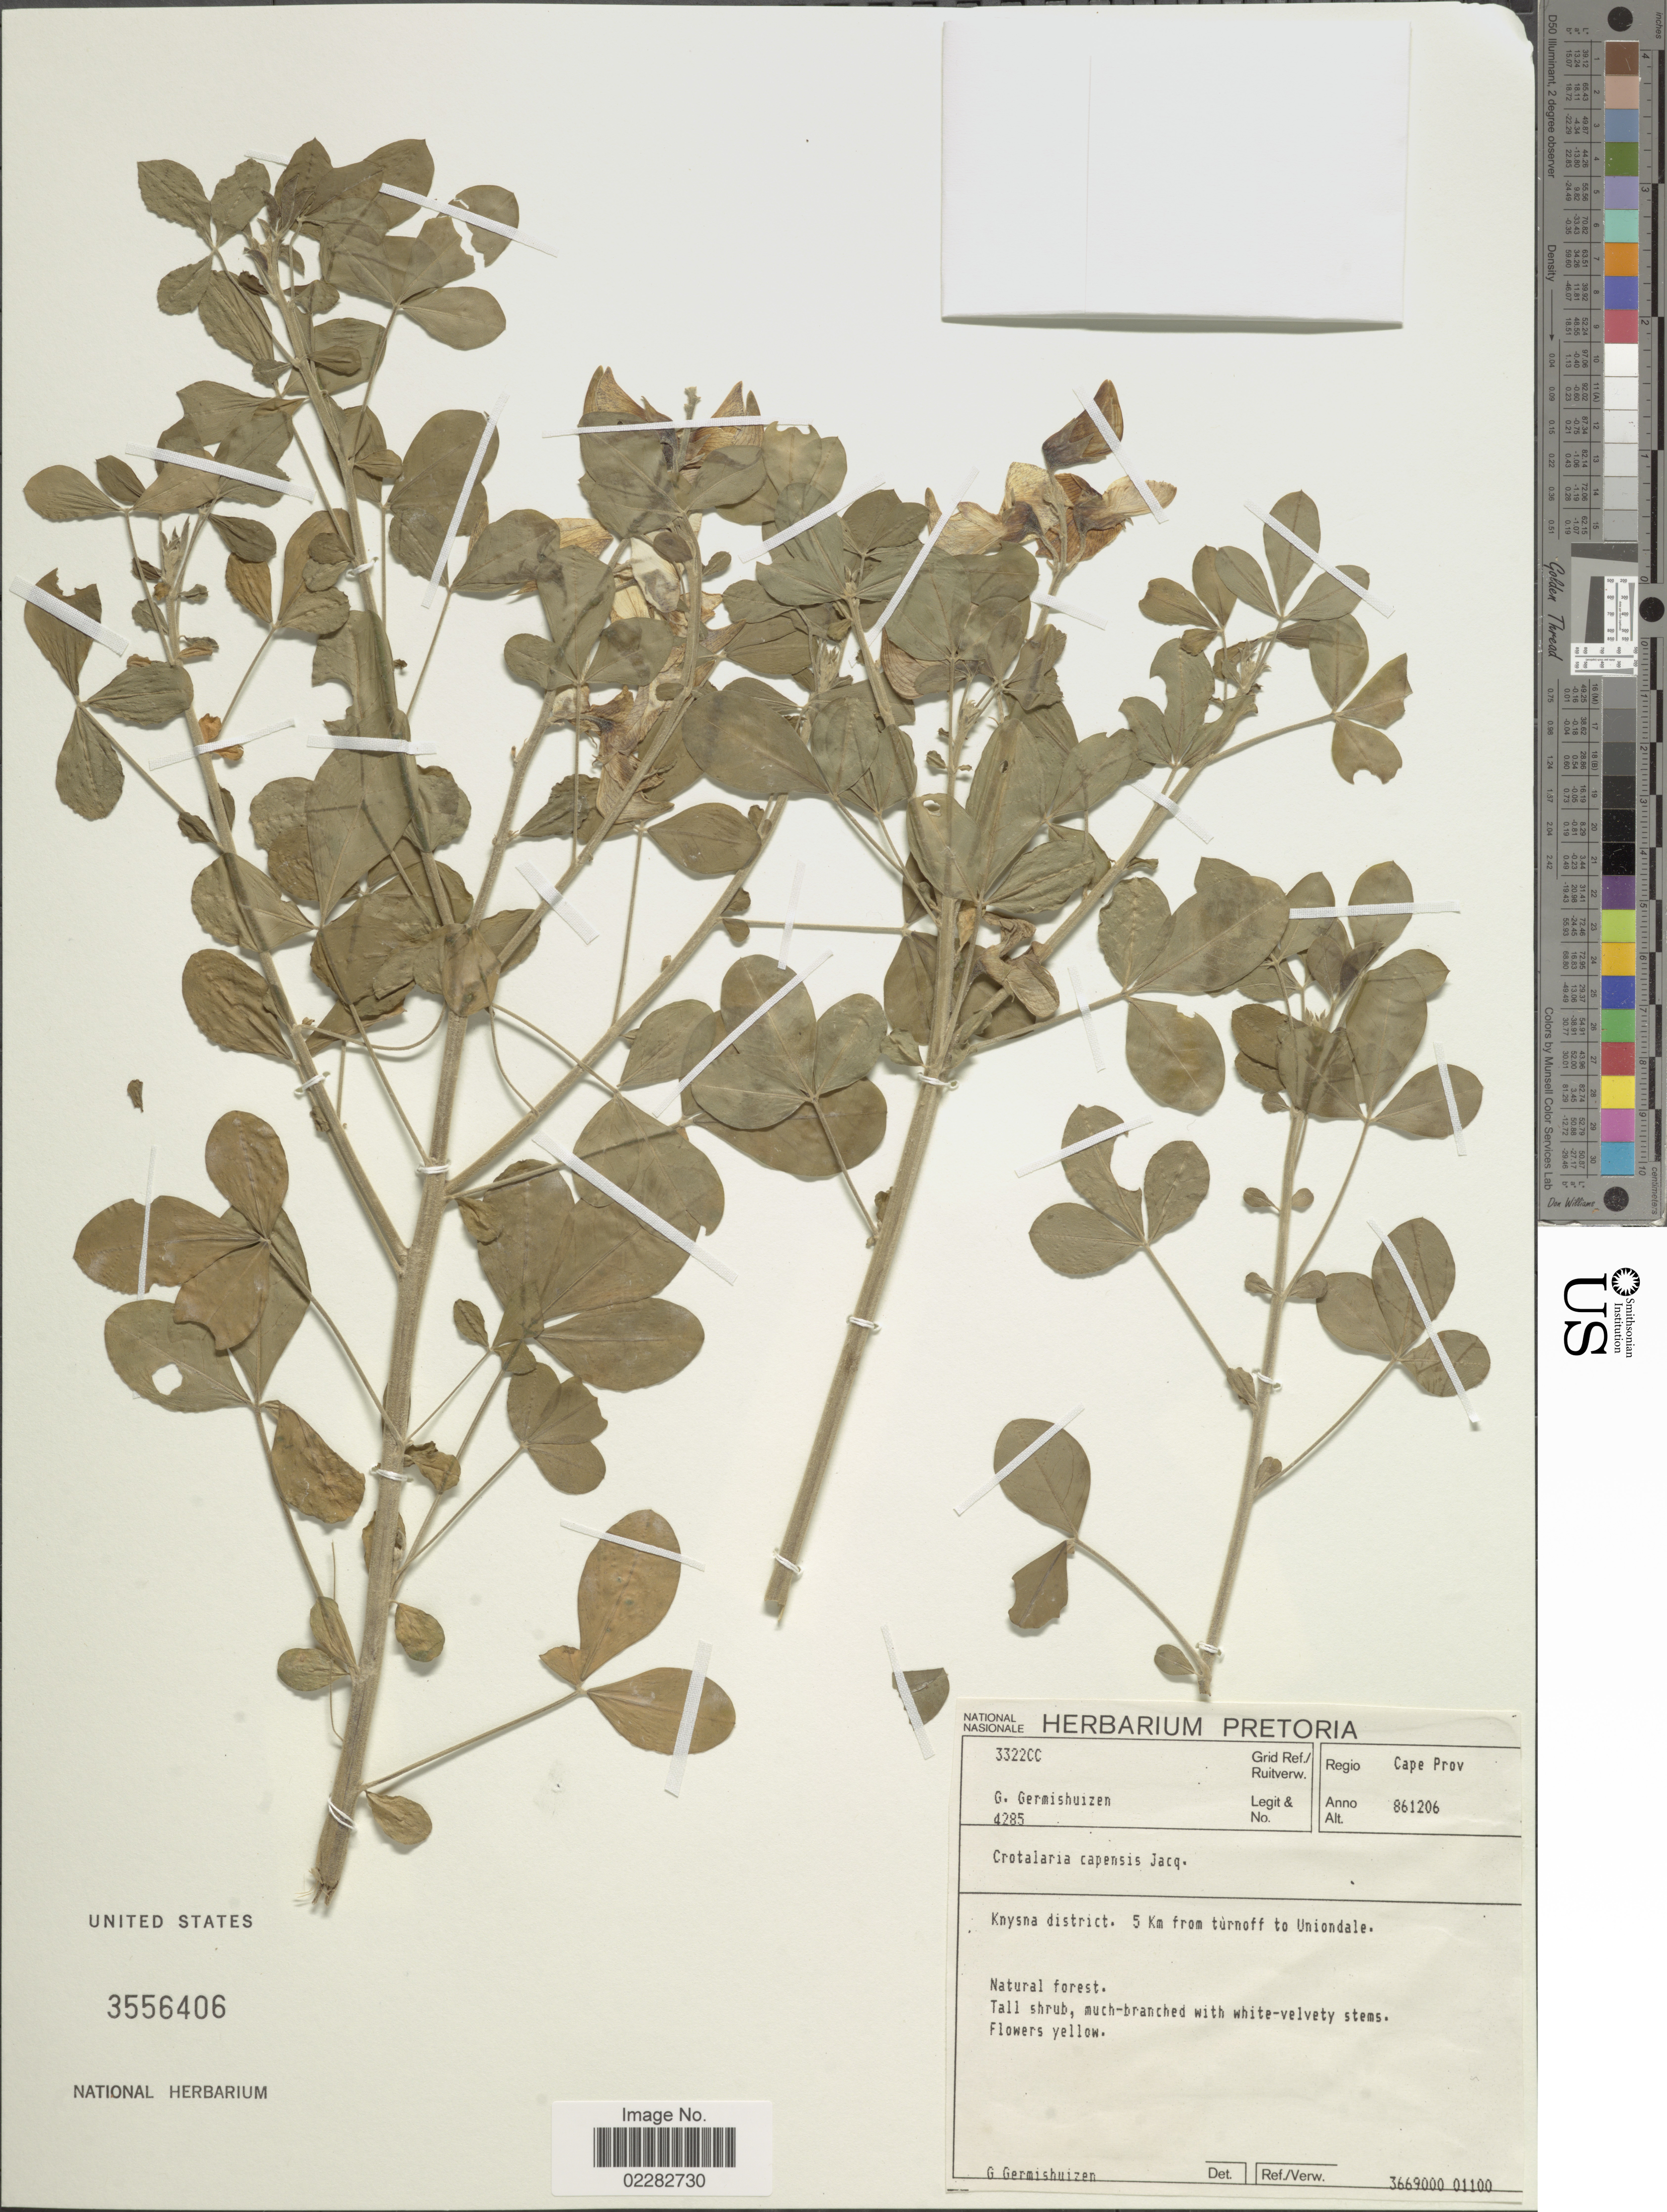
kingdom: Plantae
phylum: Tracheophyta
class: Magnoliopsida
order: Fabales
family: Fabaceae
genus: Crotalaria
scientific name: Crotalaria capensis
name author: Jacq.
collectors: G. Germishuizen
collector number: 4285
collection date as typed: Transcribed d/m/y: 6/12/86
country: South Africa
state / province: Western Cape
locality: Knysna district, 5 Km from turnoff to Uniondale.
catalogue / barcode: US 3556406